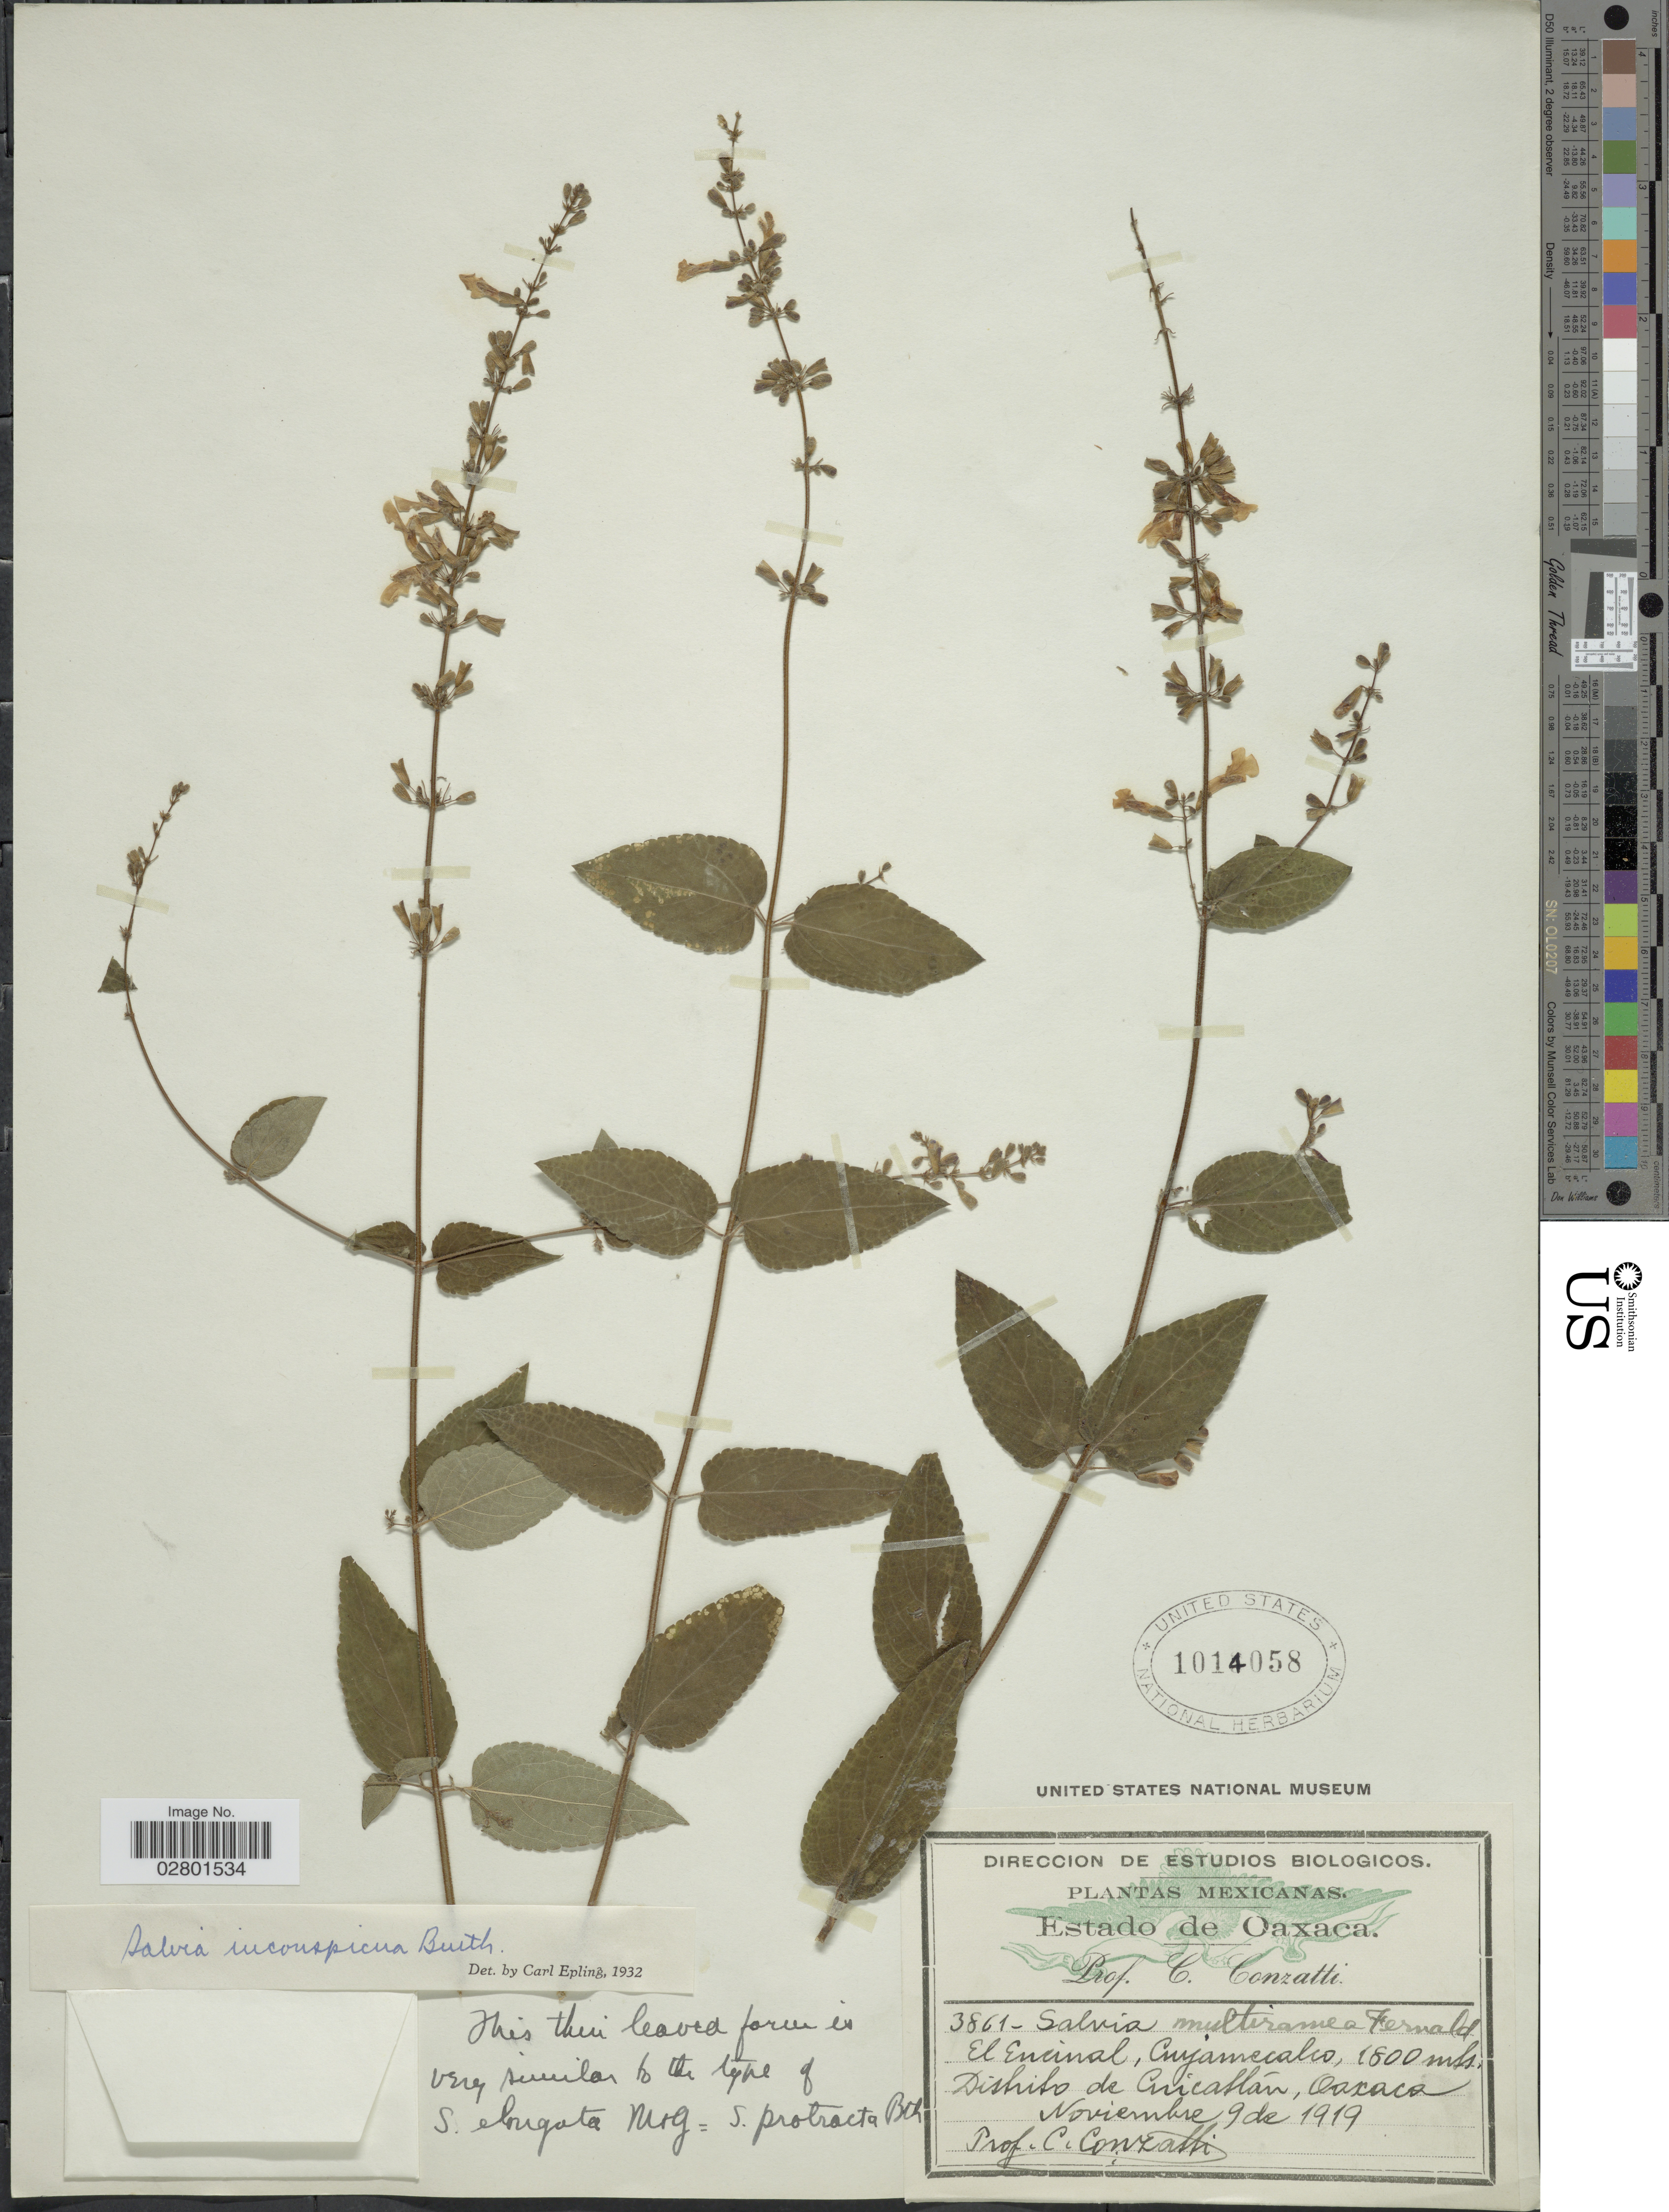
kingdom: Plantae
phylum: Tracheophyta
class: Magnoliopsida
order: Lamiales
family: Lamiaceae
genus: Salvia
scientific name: Salvia inconspicua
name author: Benth.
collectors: C. Conzatti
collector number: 3861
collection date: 1919-11-09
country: Mexico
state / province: Oaxaca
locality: El Encinal, Cuyamecalco, Distrito de Cuicatlán.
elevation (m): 1800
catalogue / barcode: US 1014058